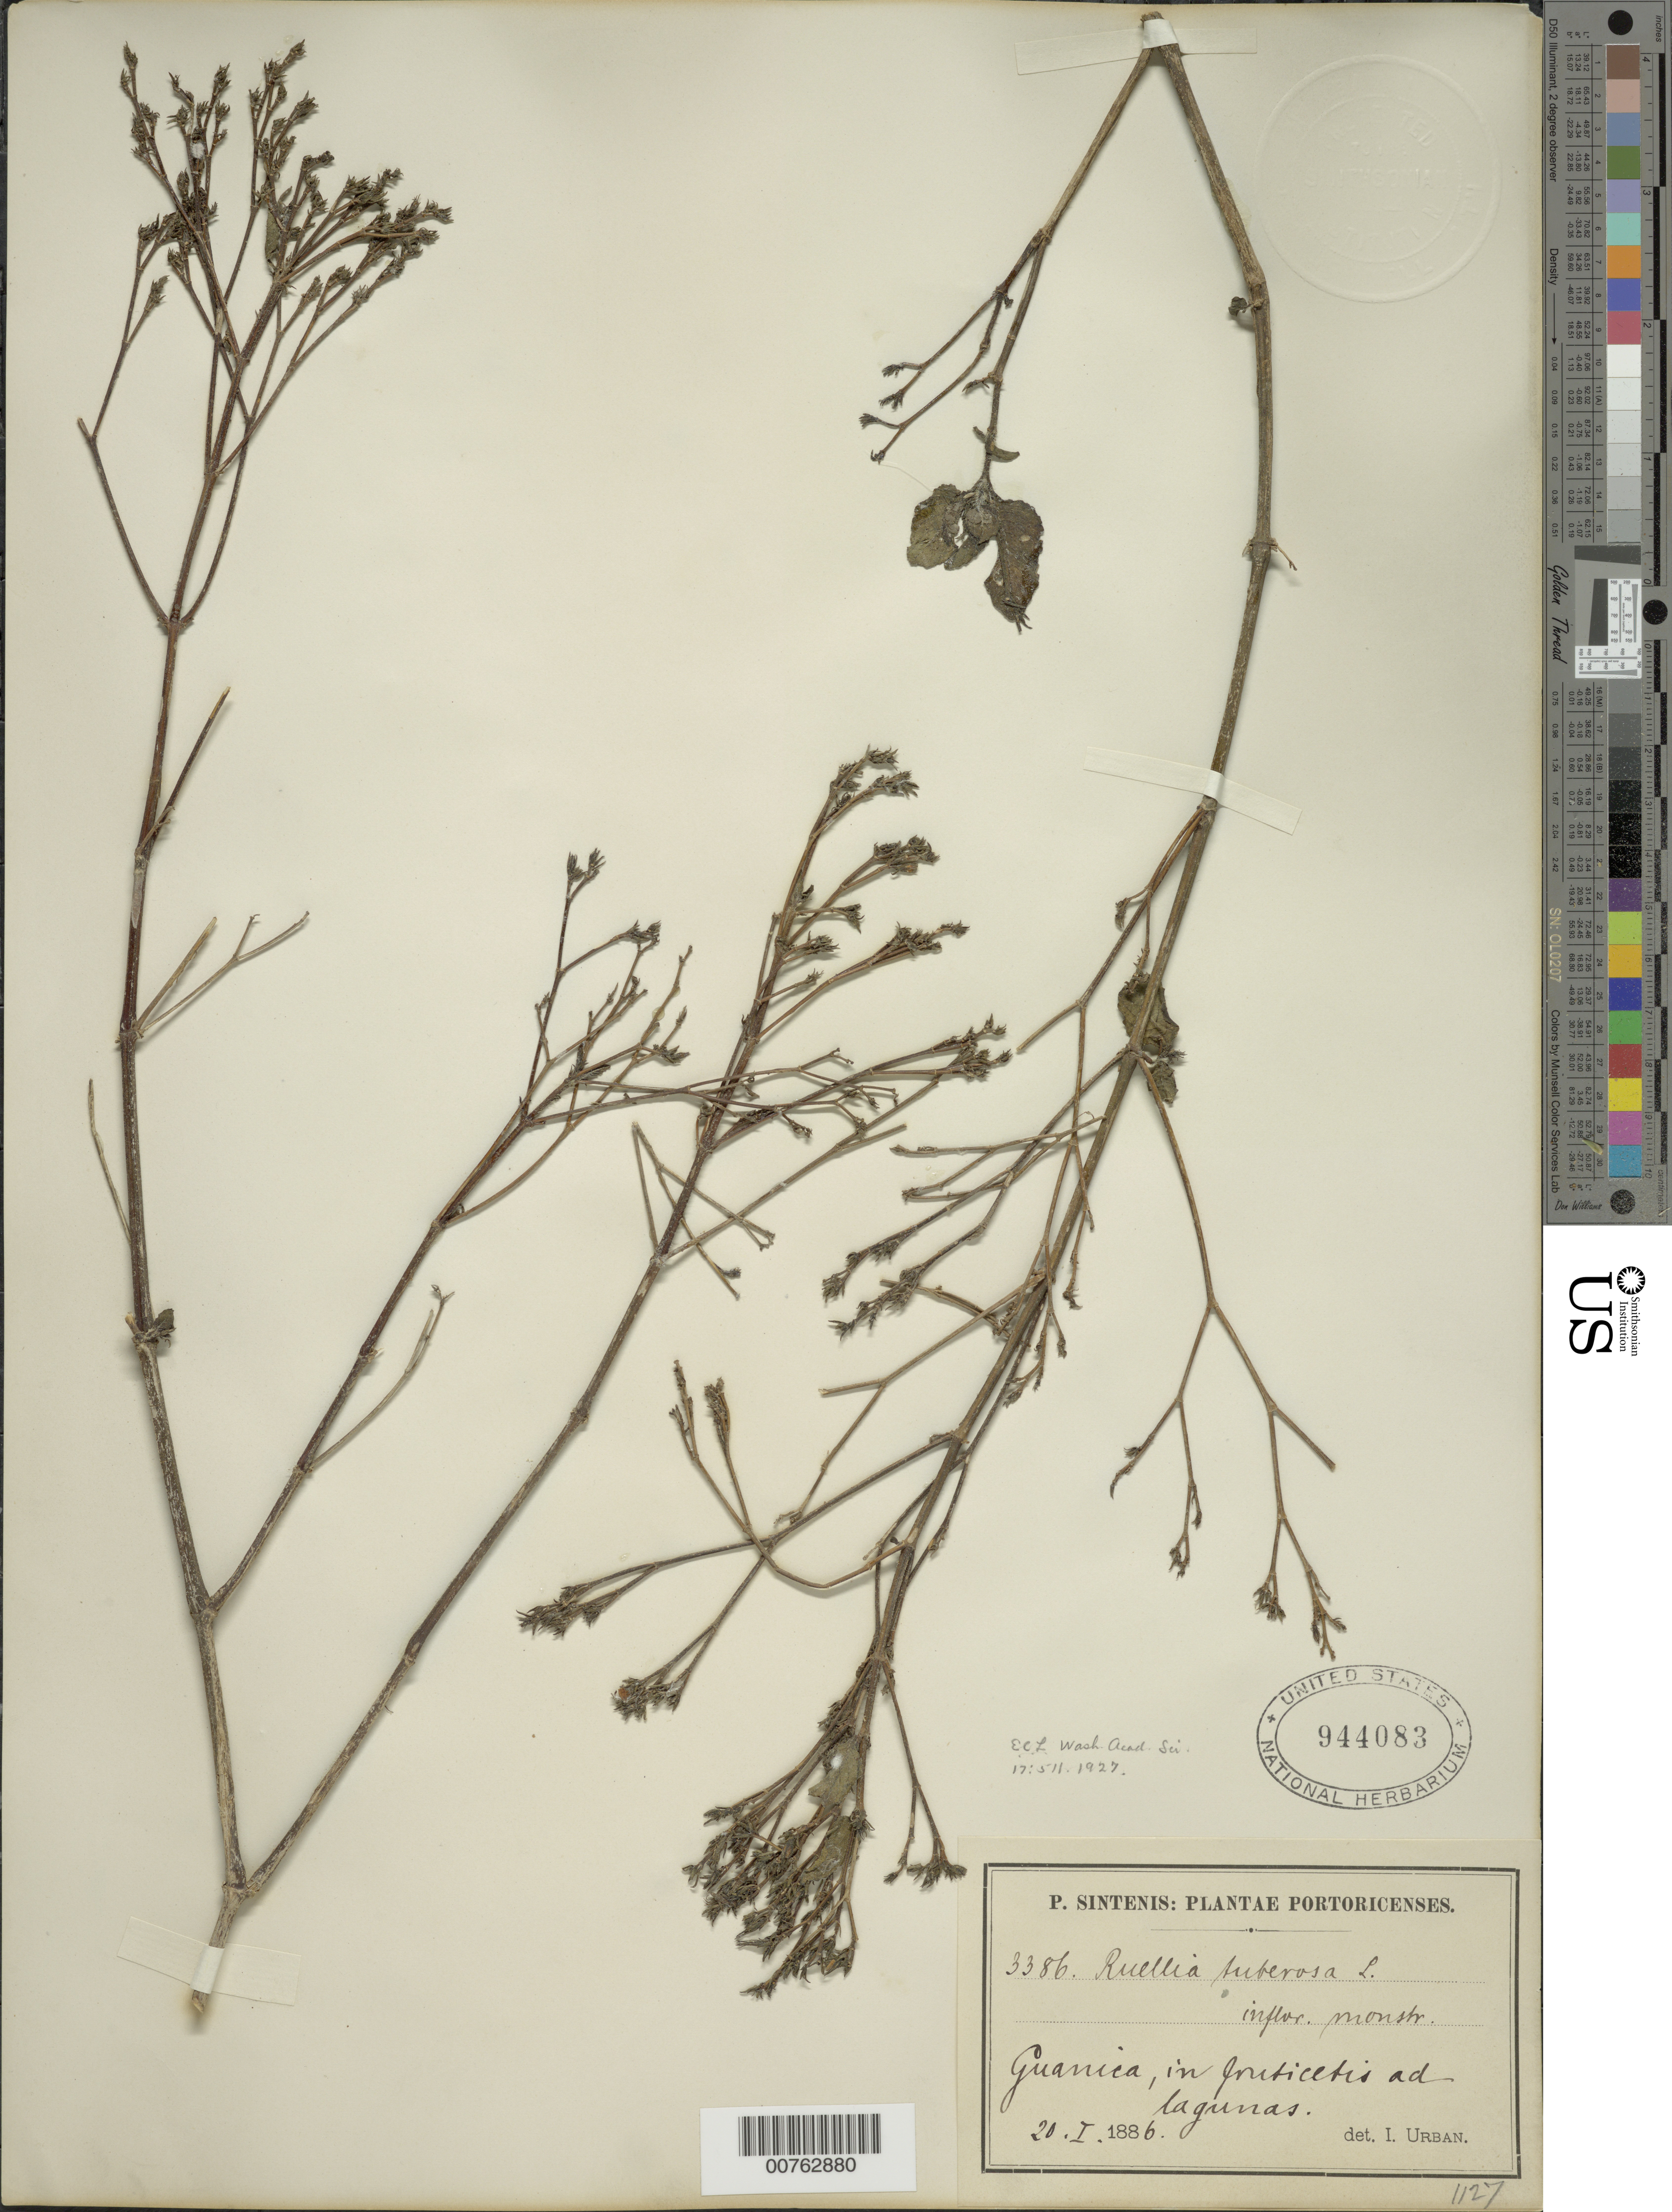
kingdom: Plantae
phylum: Tracheophyta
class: Magnoliopsida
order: Lamiales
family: Acanthaceae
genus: Ruellia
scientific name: Ruellia tuberosa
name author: L.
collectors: P. Sintenis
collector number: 3386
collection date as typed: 20 Jan 1886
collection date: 1886-01-20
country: Puerto Rico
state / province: Guánica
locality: Guanica, in fruticetis as lagunas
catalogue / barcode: US 944083